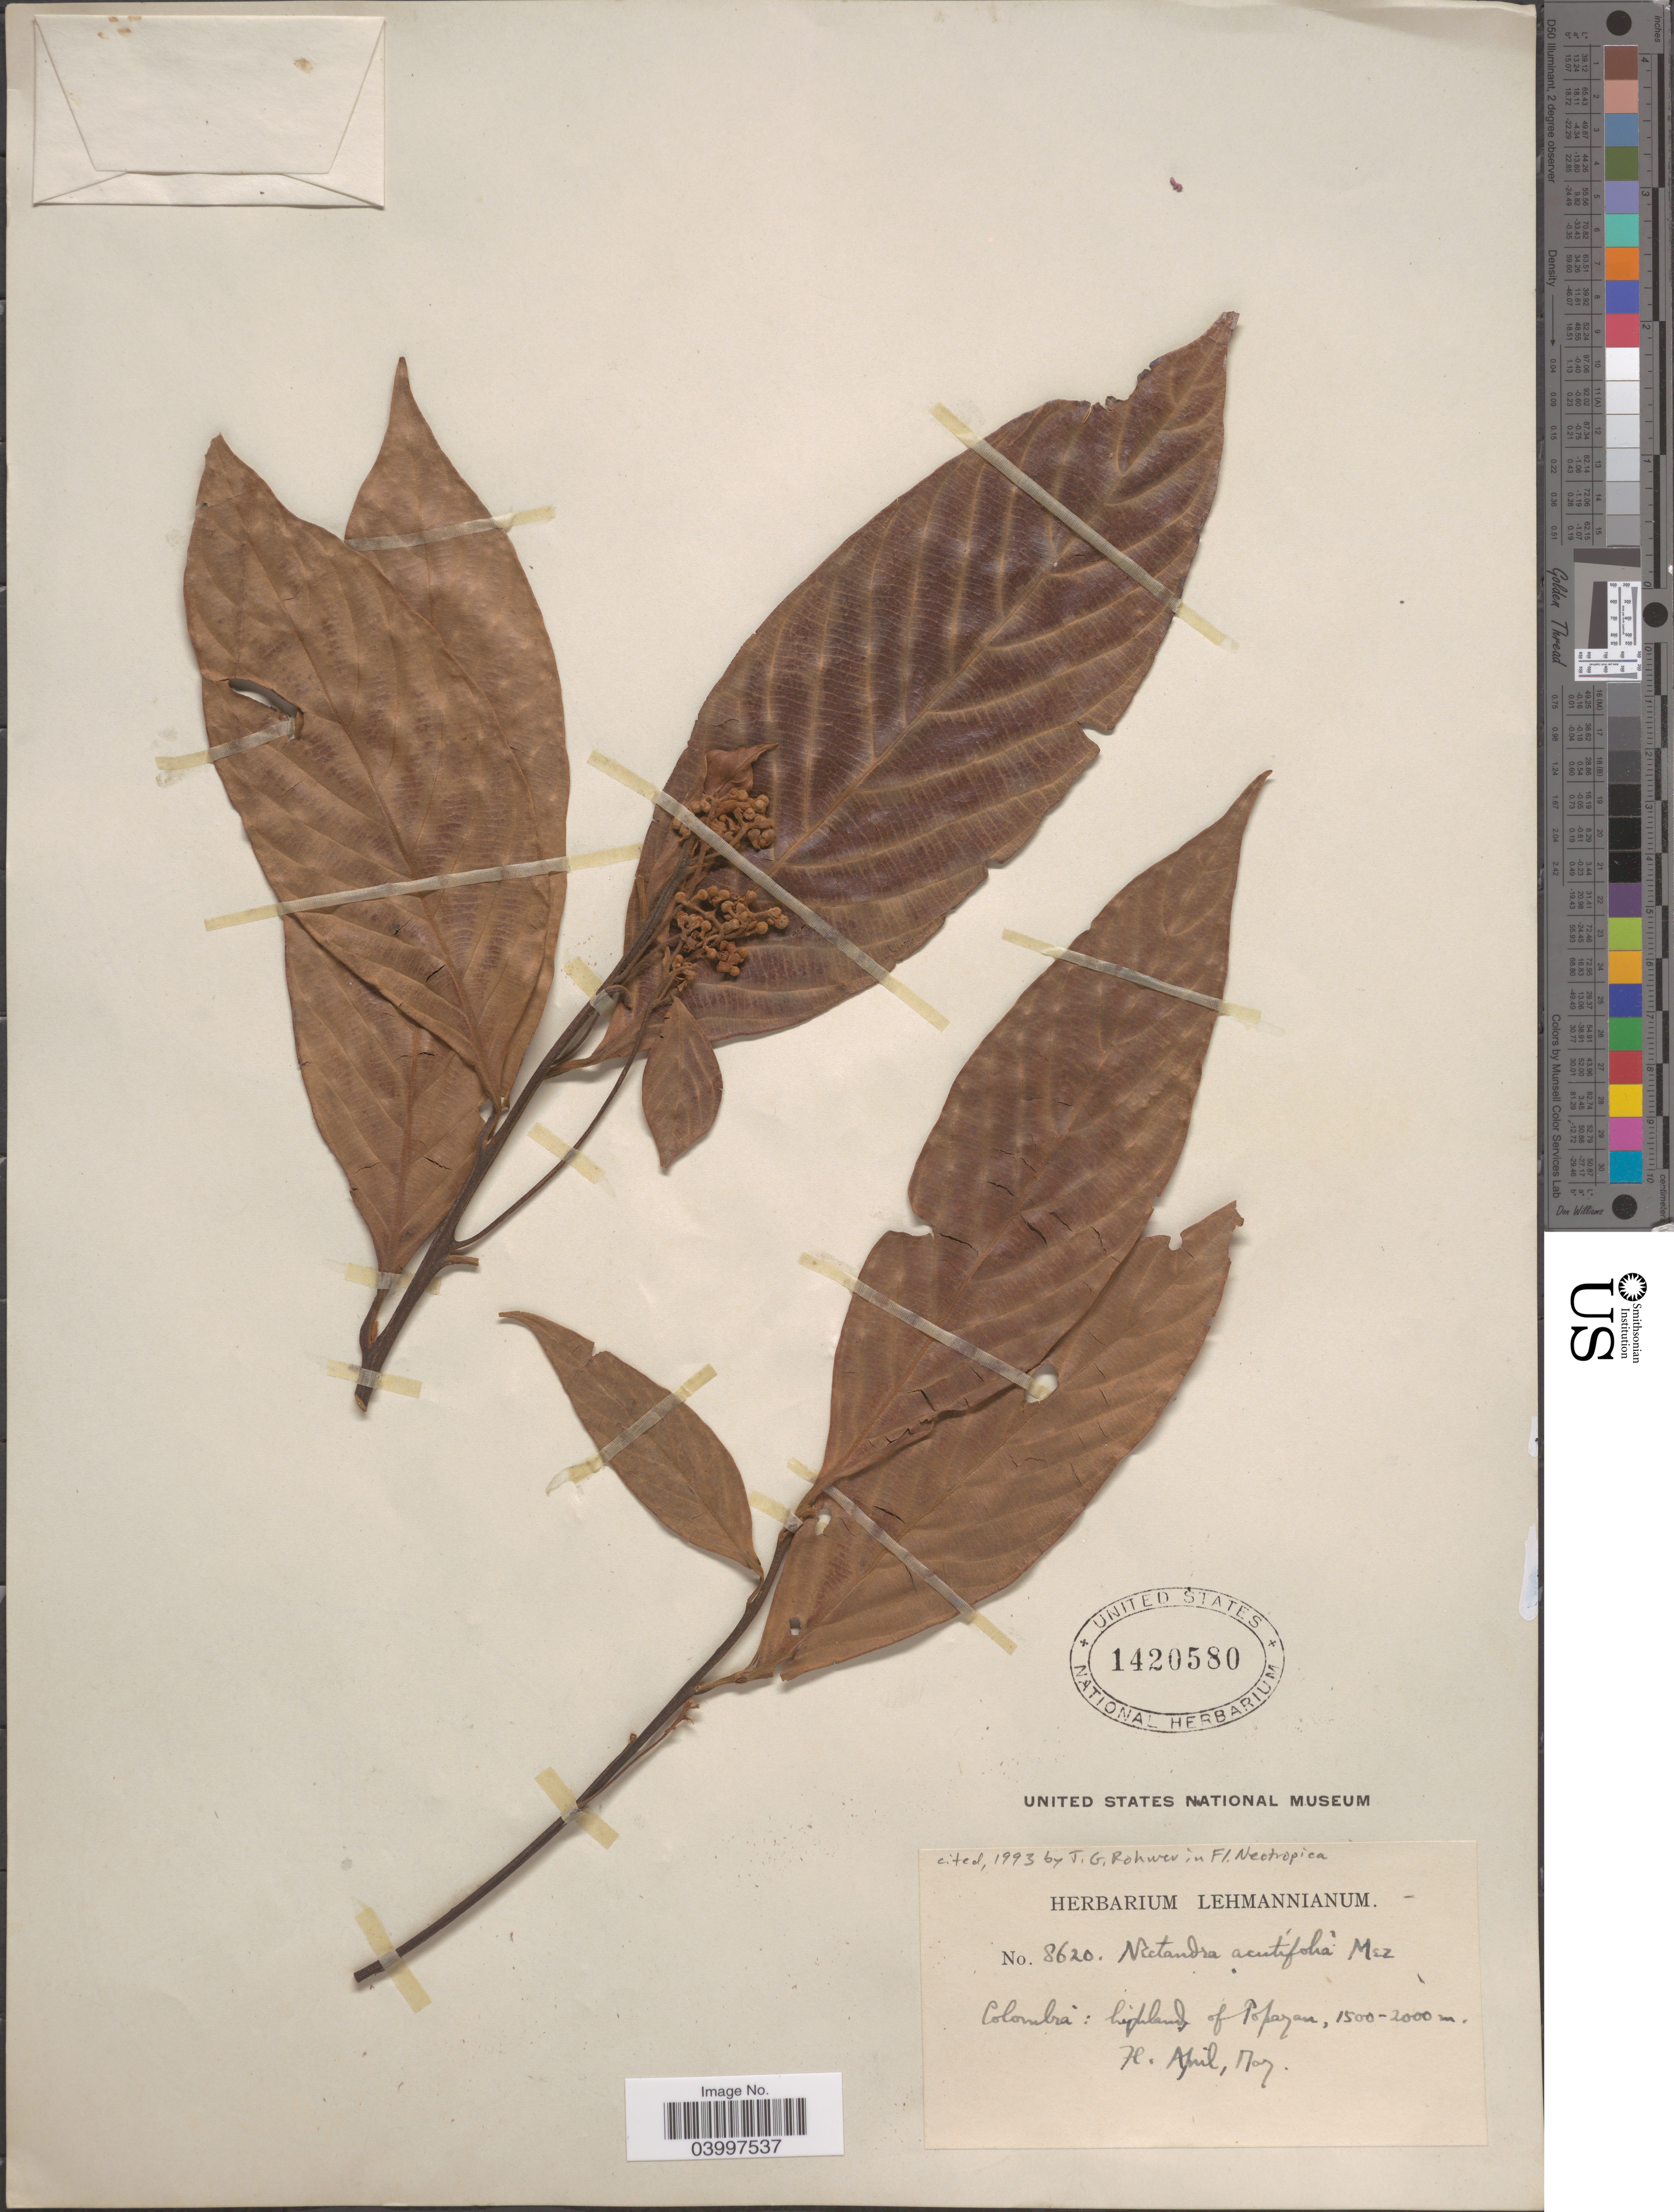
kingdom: Plantae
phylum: Tracheophyta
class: Magnoliopsida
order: Laurales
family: Lauraceae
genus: Nectandra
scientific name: Nectandra acutifolia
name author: (Ruiz & Pav.) Mez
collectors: ex herb. Lehmannianum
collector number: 8620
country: Colombia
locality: Highland of Popayan.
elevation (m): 1500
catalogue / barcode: US 1420580